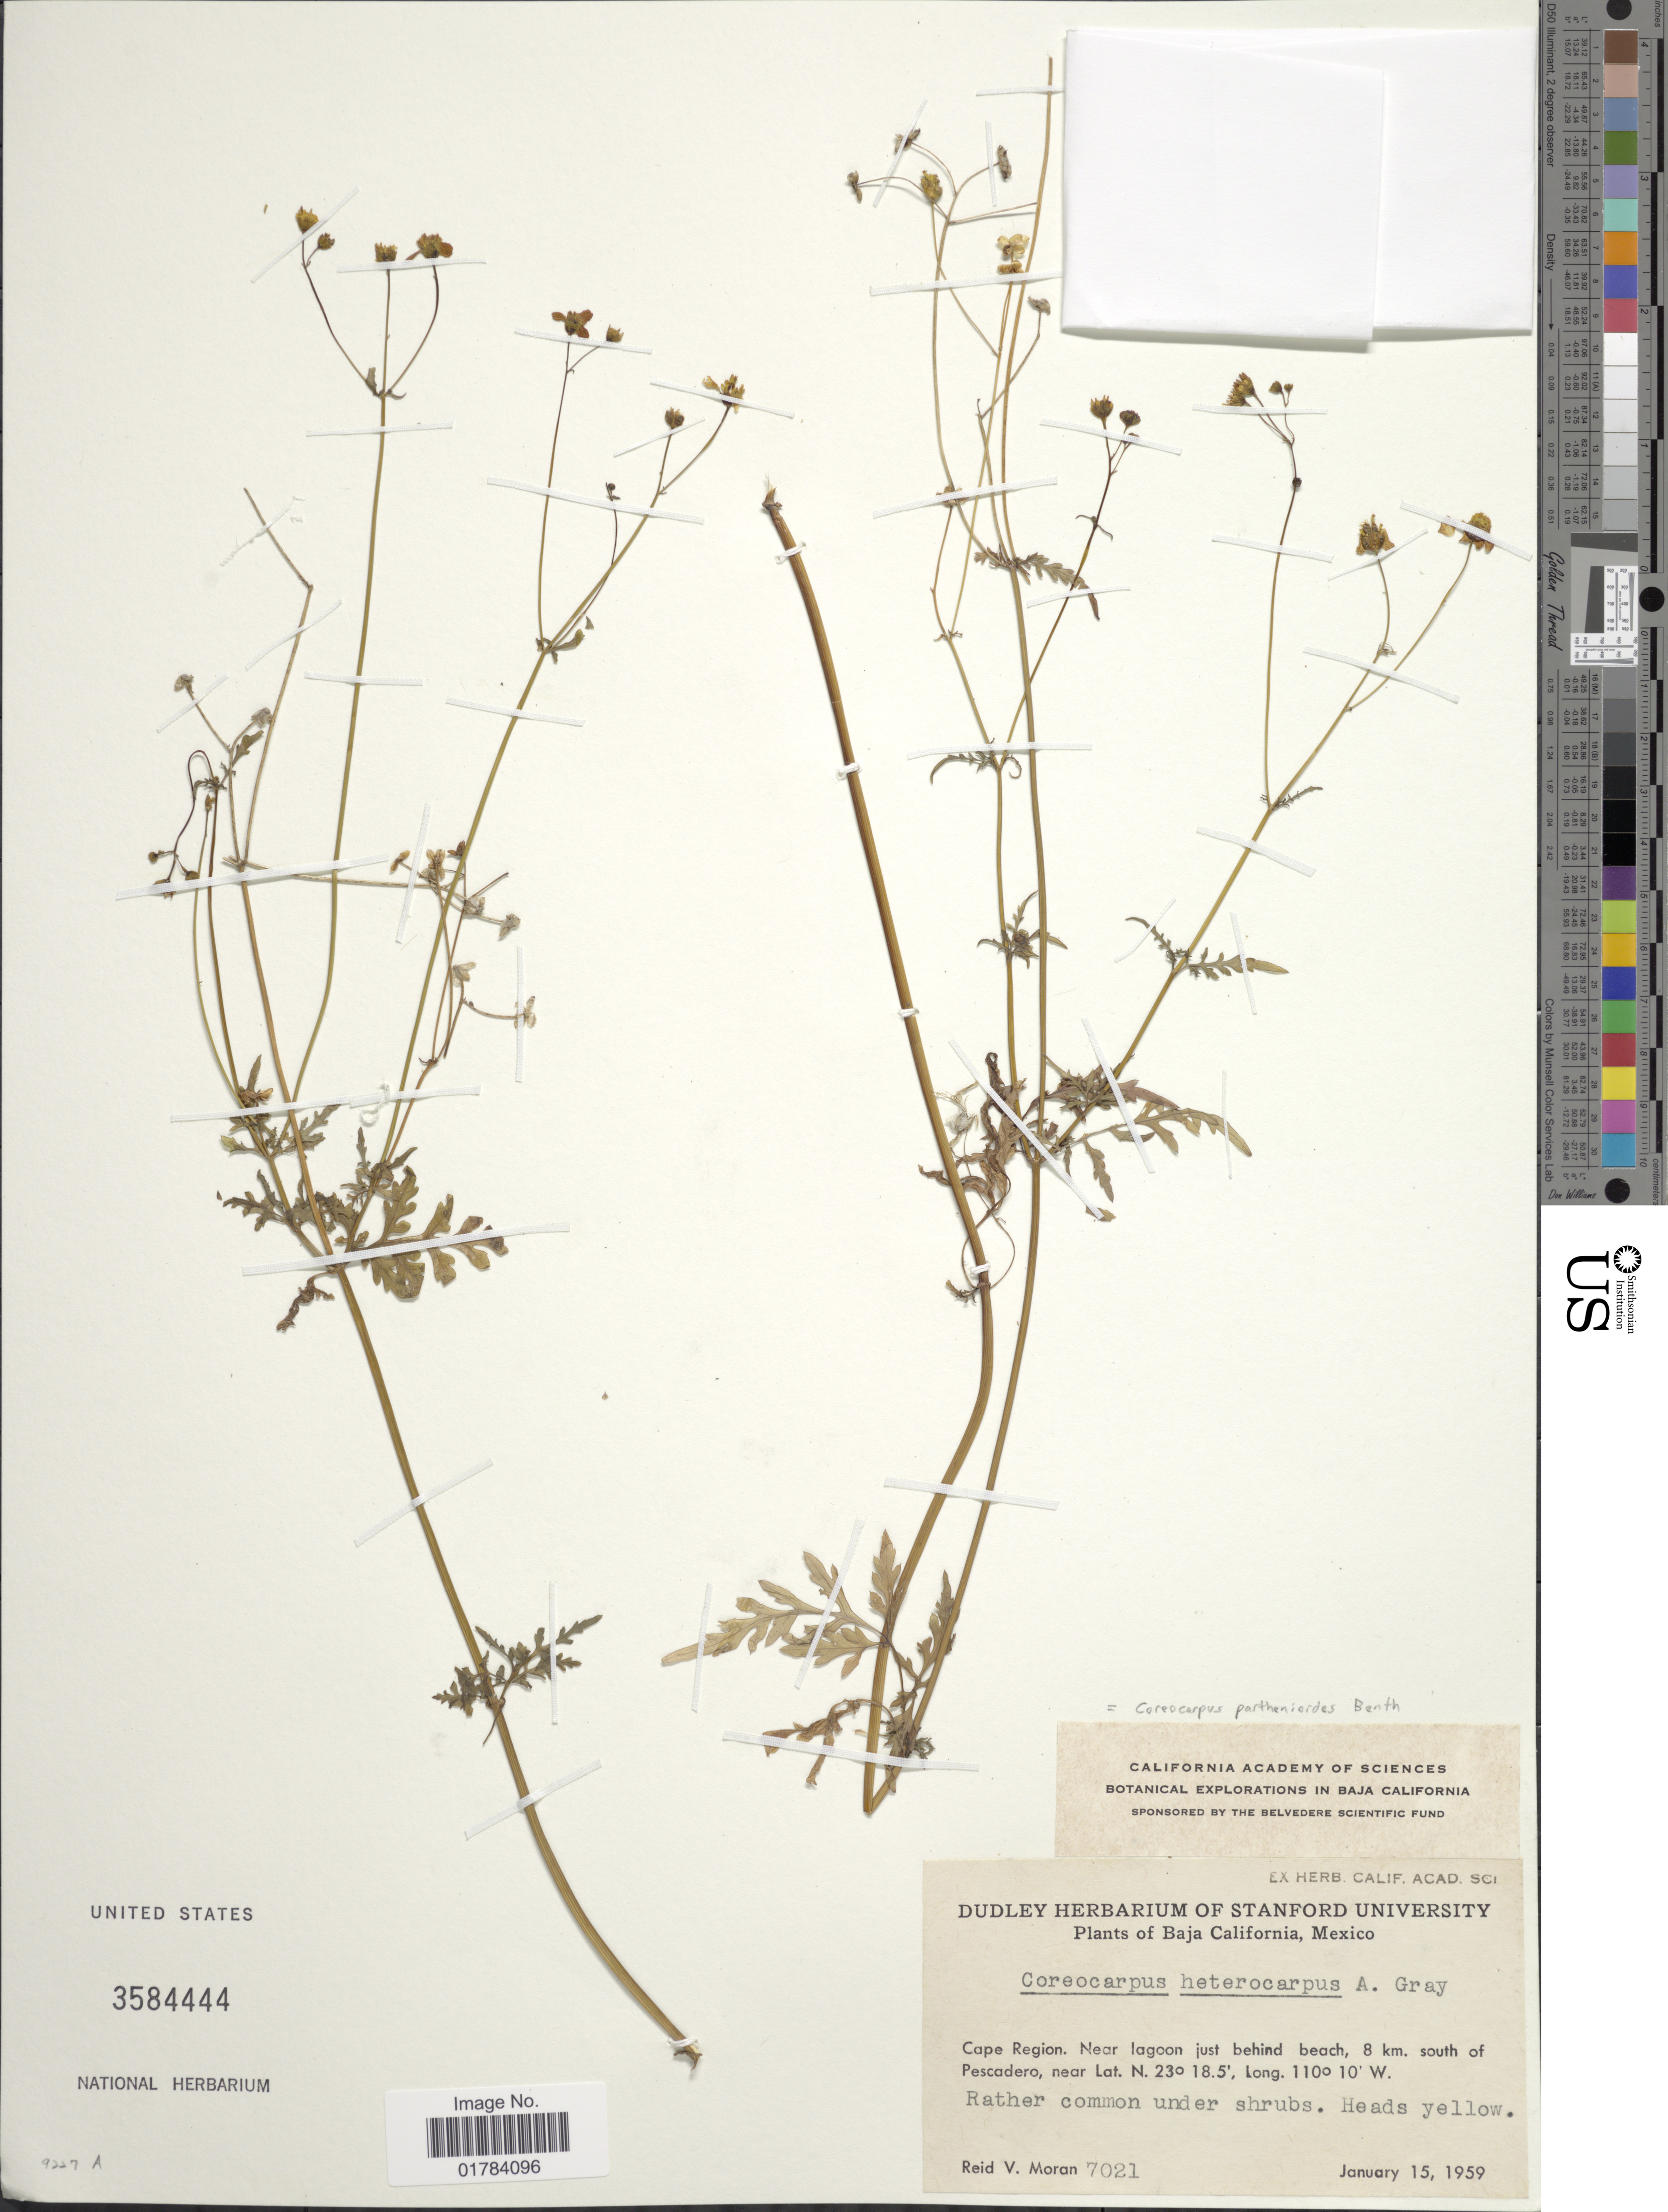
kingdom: Plantae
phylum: Tracheophyta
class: Magnoliopsida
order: Asterales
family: Asteraceae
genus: Coreocarpus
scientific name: Coreocarpus parthenioides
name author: Benth.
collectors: R. V. Moran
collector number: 7021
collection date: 1959-01-15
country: Mexico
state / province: Baja California Sur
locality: Cape region. Near lagoon just behind beach, 8 km. south of Pescadero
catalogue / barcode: US 3584444